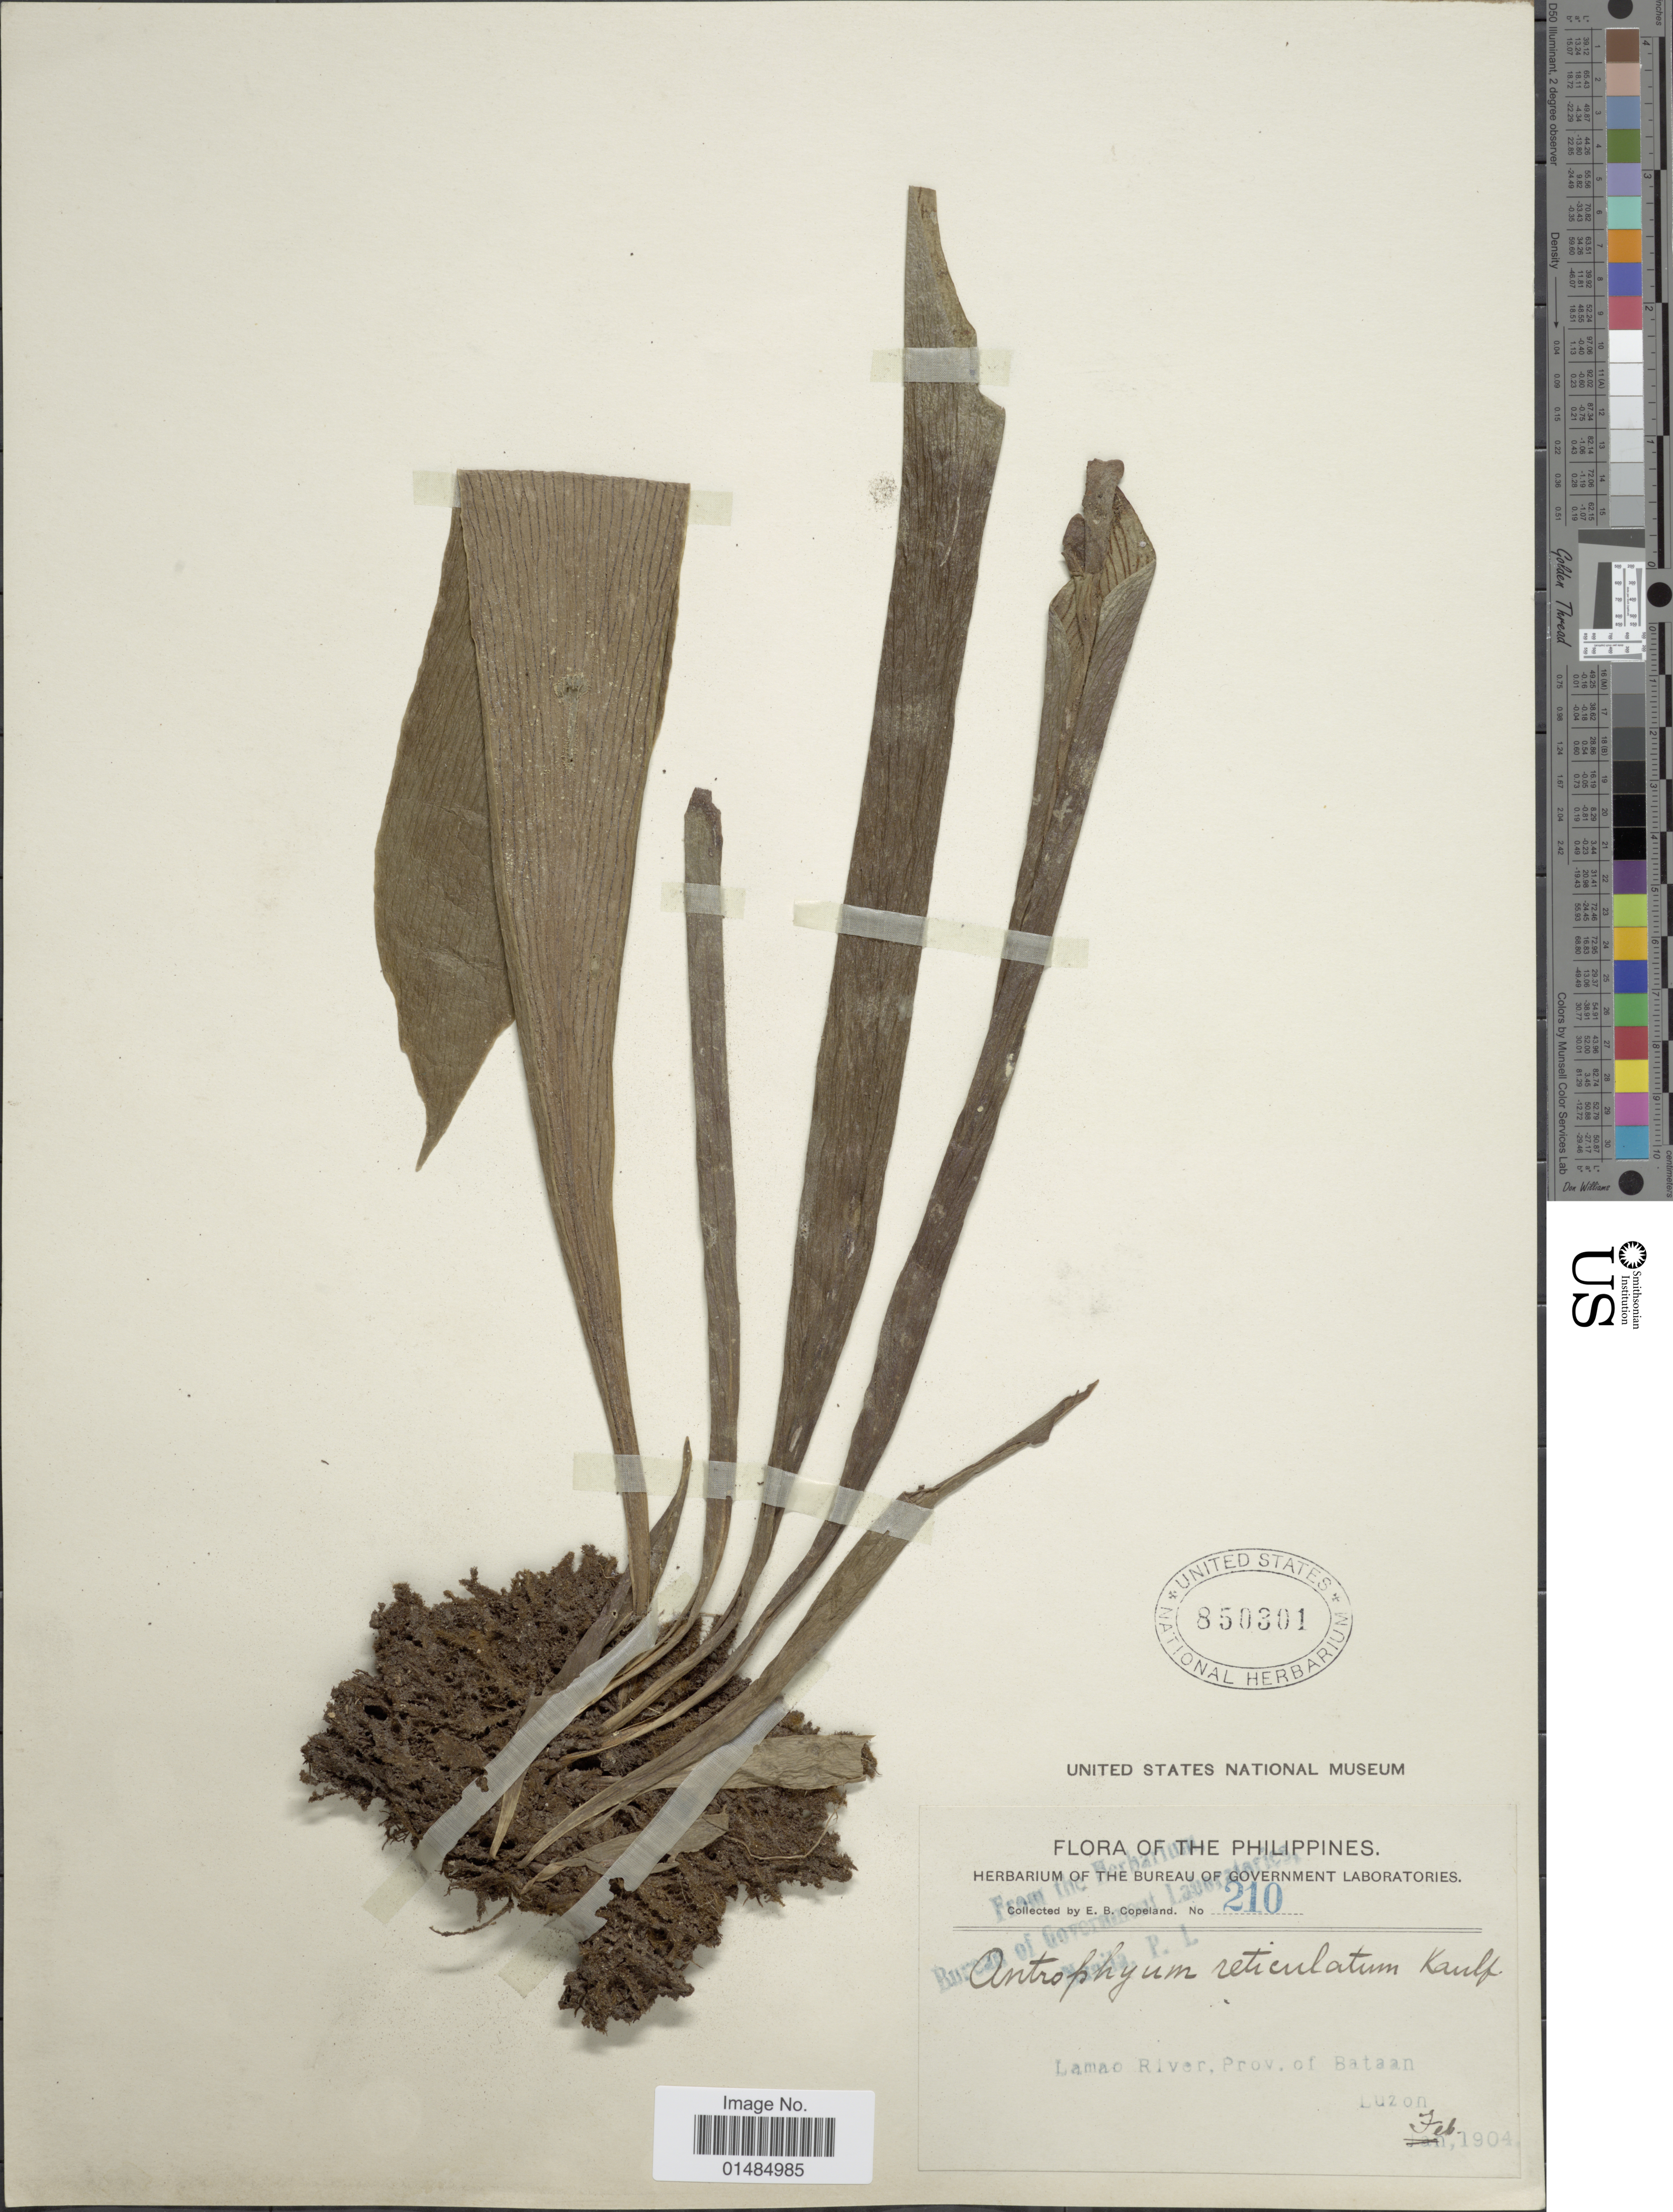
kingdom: Plantae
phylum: Tracheophyta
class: Polypodiopsida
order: Polypodiales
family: Pteridaceae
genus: Antrophyum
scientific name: Antrophyum reticulatum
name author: (G. Forst.) Kaulf.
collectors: E. B. Copeland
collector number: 210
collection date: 1904-02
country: Philippines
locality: Lamao River, Prov. of Bataan, Luzon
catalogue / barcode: US 850301